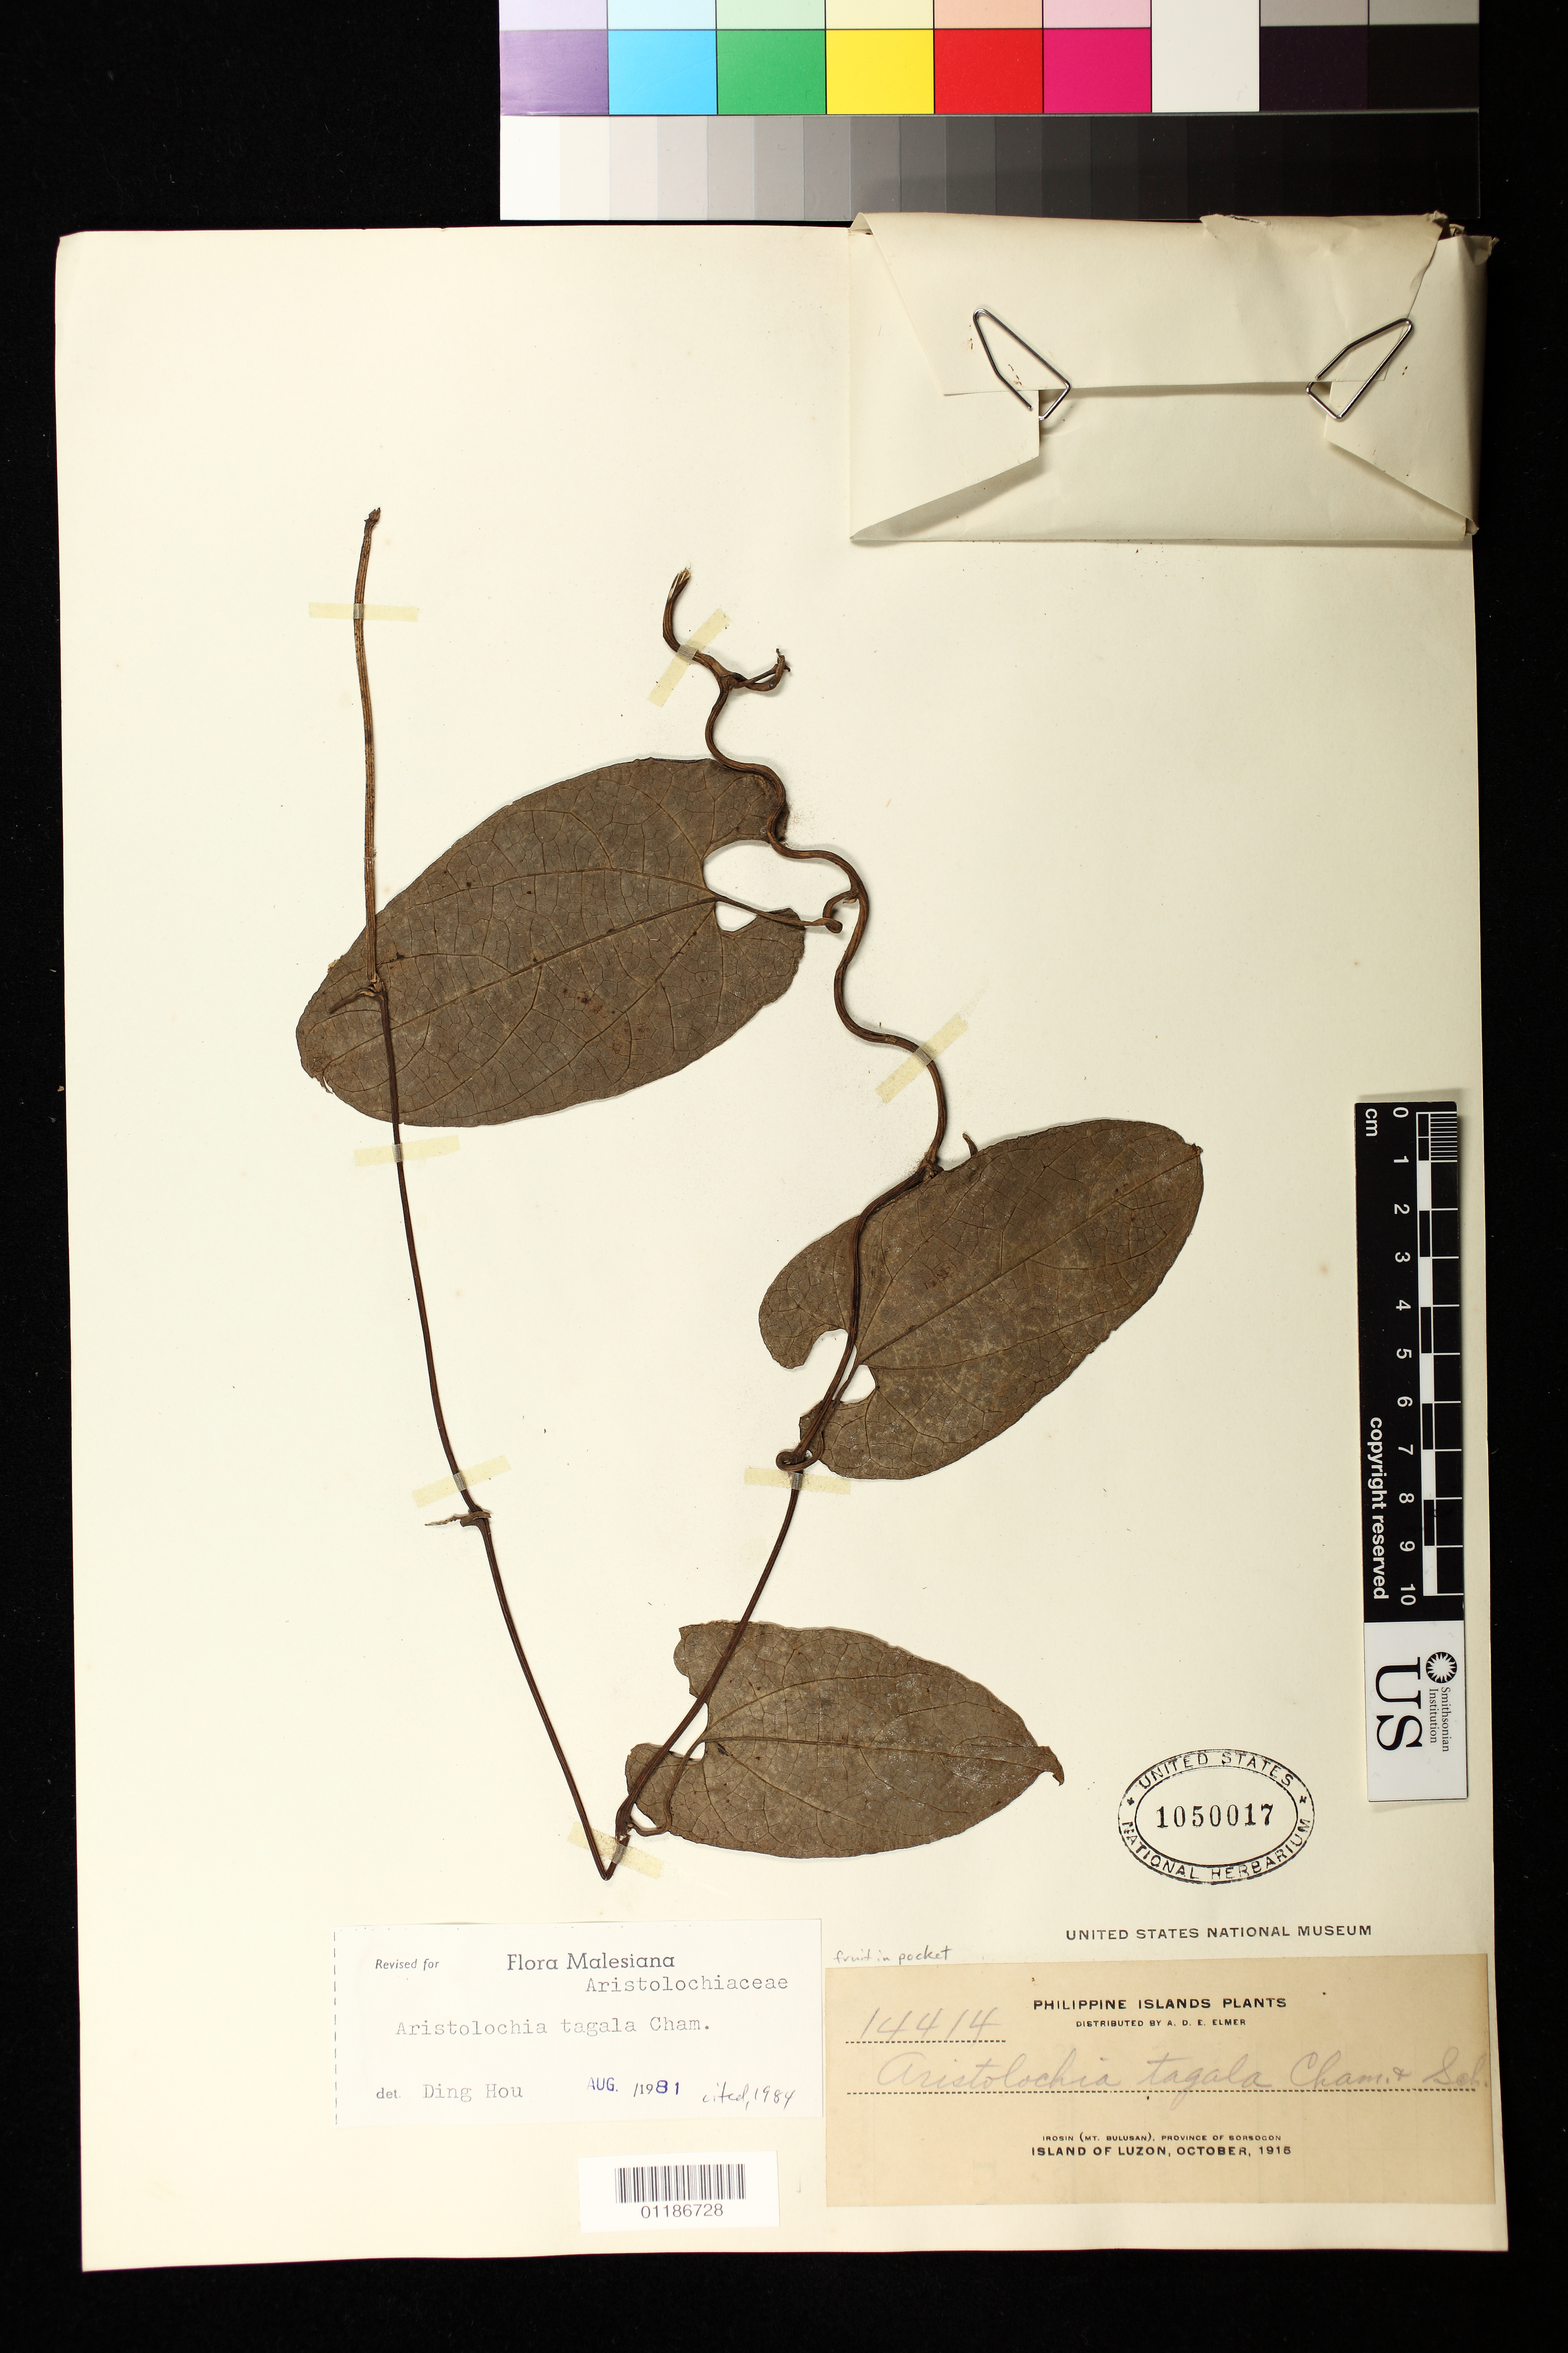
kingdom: Plantae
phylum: Tracheophyta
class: Magnoliopsida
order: Piperales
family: Aristolochiaceae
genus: Aristolochia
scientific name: Aristolochia tagala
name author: Cham.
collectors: A. D. E. Elmer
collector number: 14414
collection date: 1915-10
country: Philippines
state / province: Bicol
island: Luzon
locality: Island of Luzon: Irosin (Mt Bulusan), Province of Sorsogon.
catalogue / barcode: US 1050017